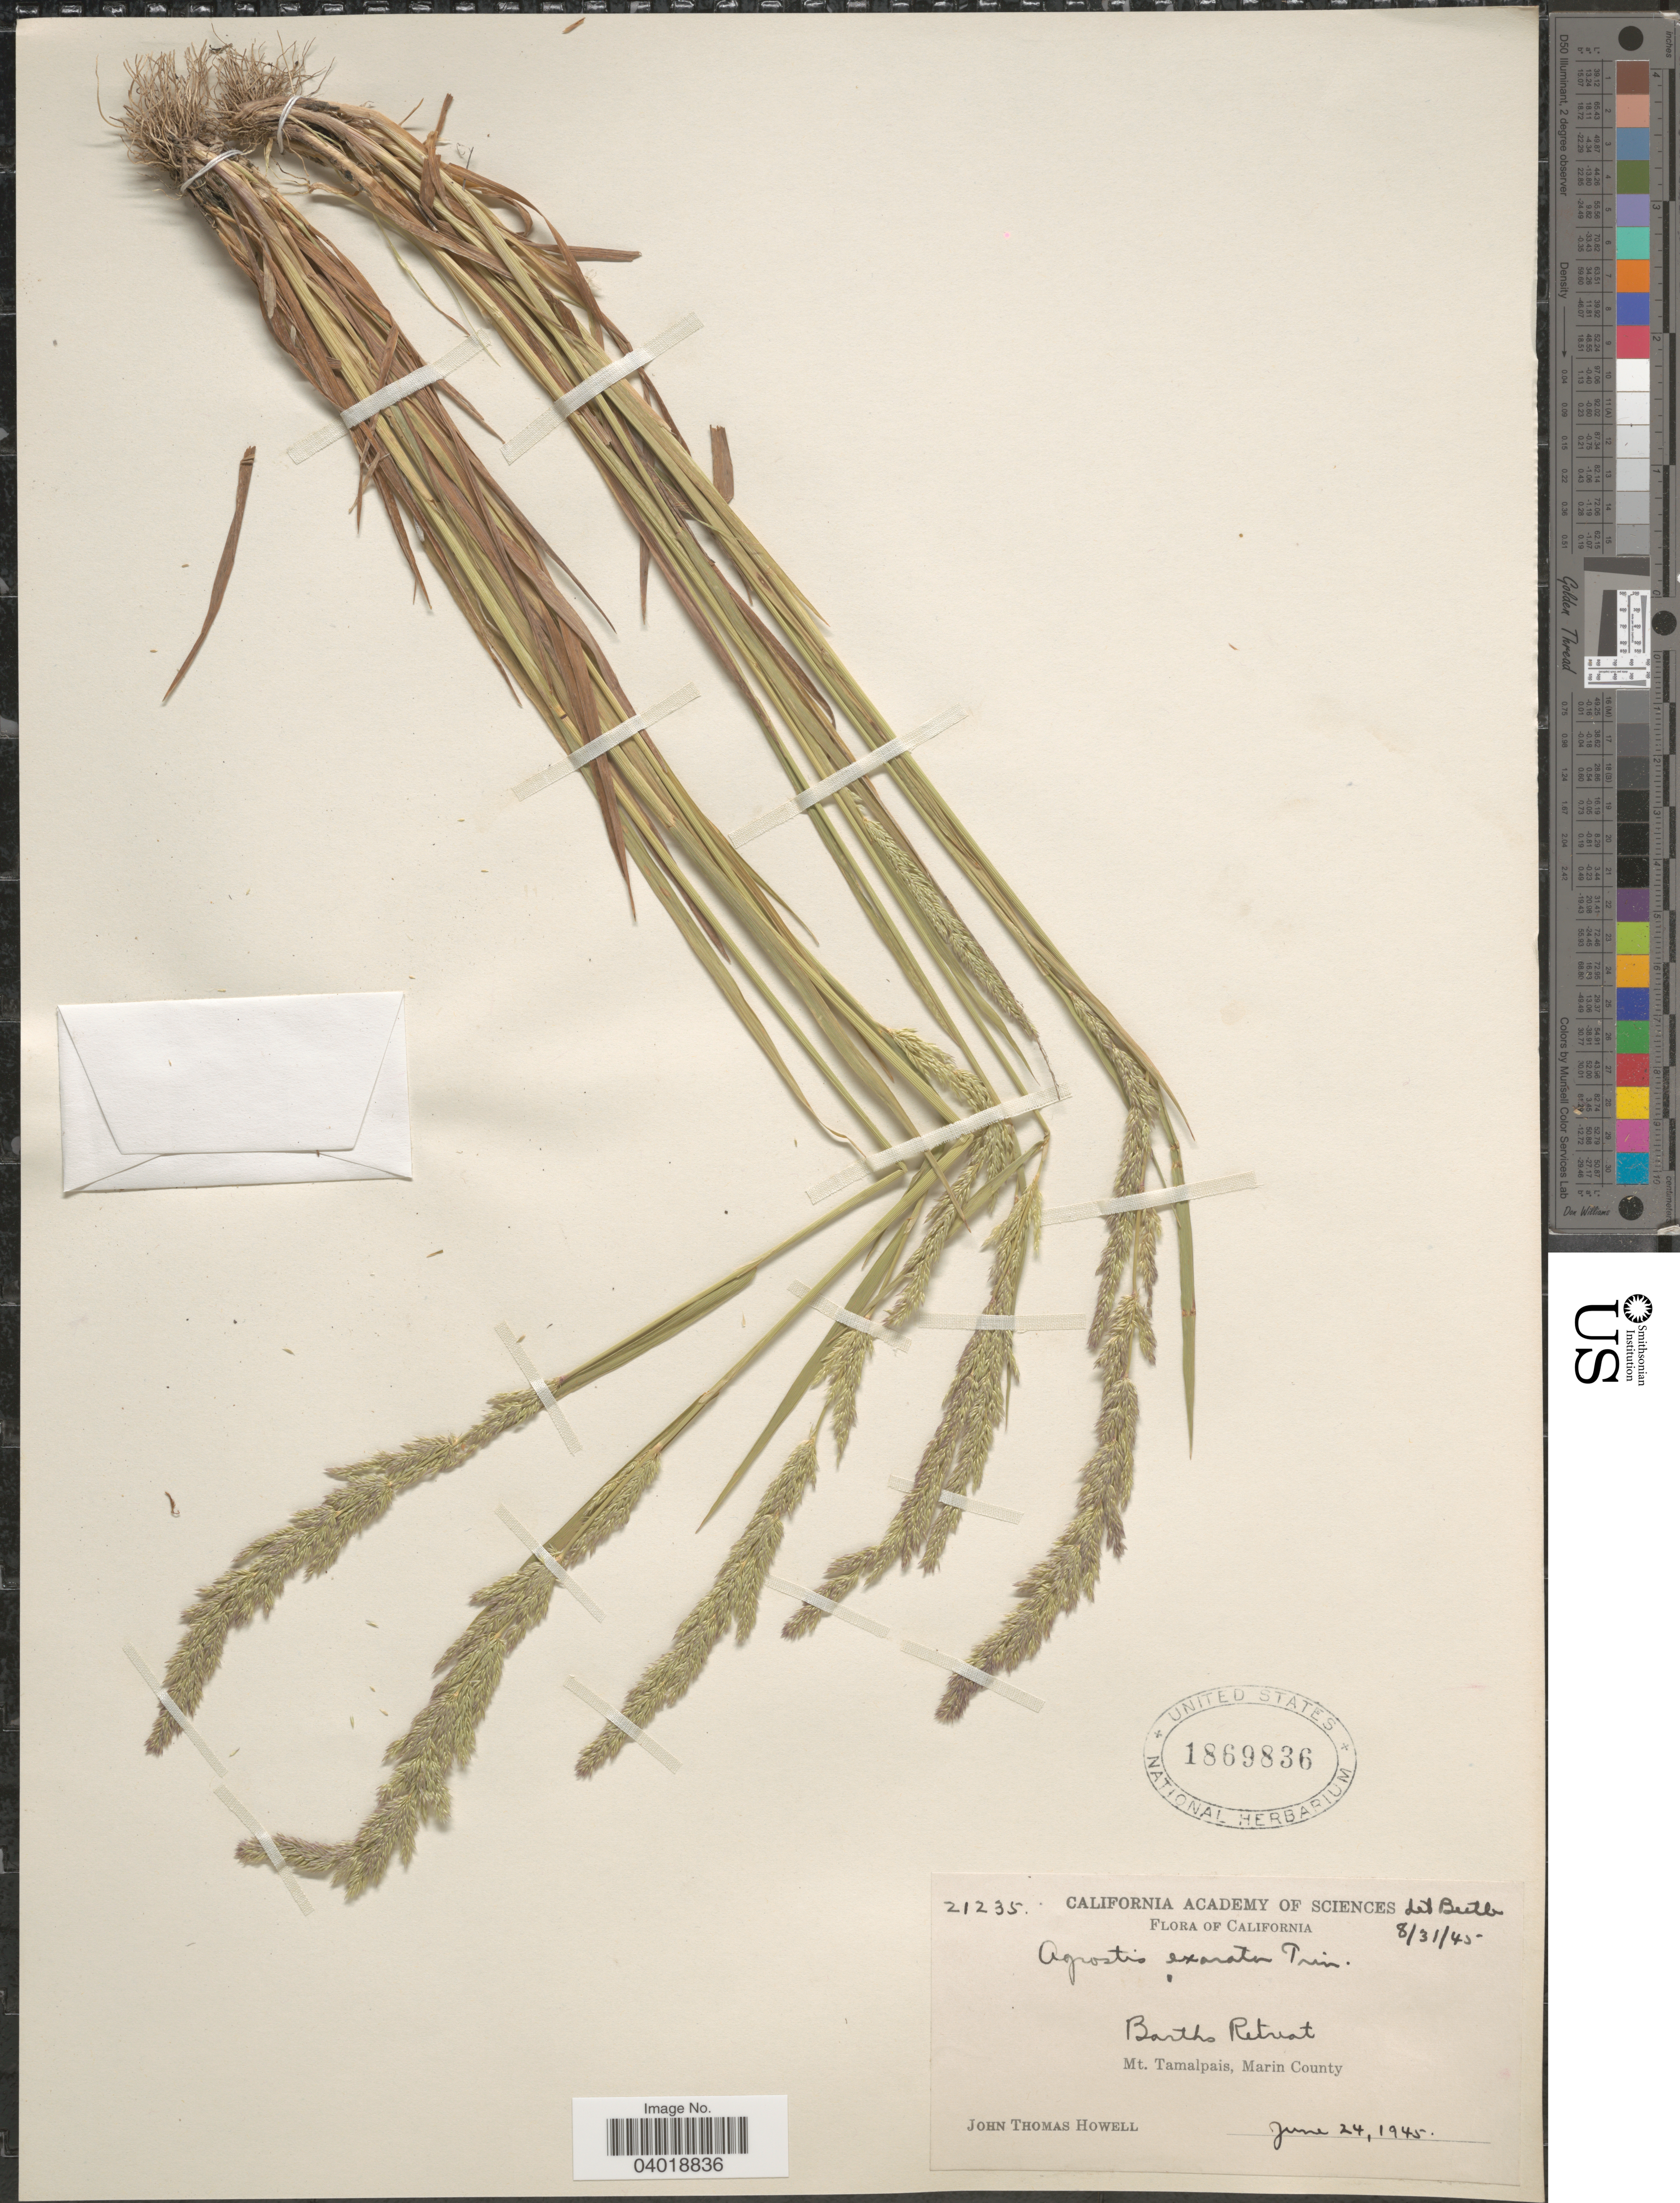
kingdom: Plantae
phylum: Tracheophyta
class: Liliopsida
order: Poales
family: Poaceae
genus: Agrostis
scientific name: Agrostis exarata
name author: Trin.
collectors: J. T. Howell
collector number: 21235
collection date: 1945-06-24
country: United States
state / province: California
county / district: Marin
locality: Barths Retreat, Mt. Tamalpais, Marin County.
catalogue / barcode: US 1869836